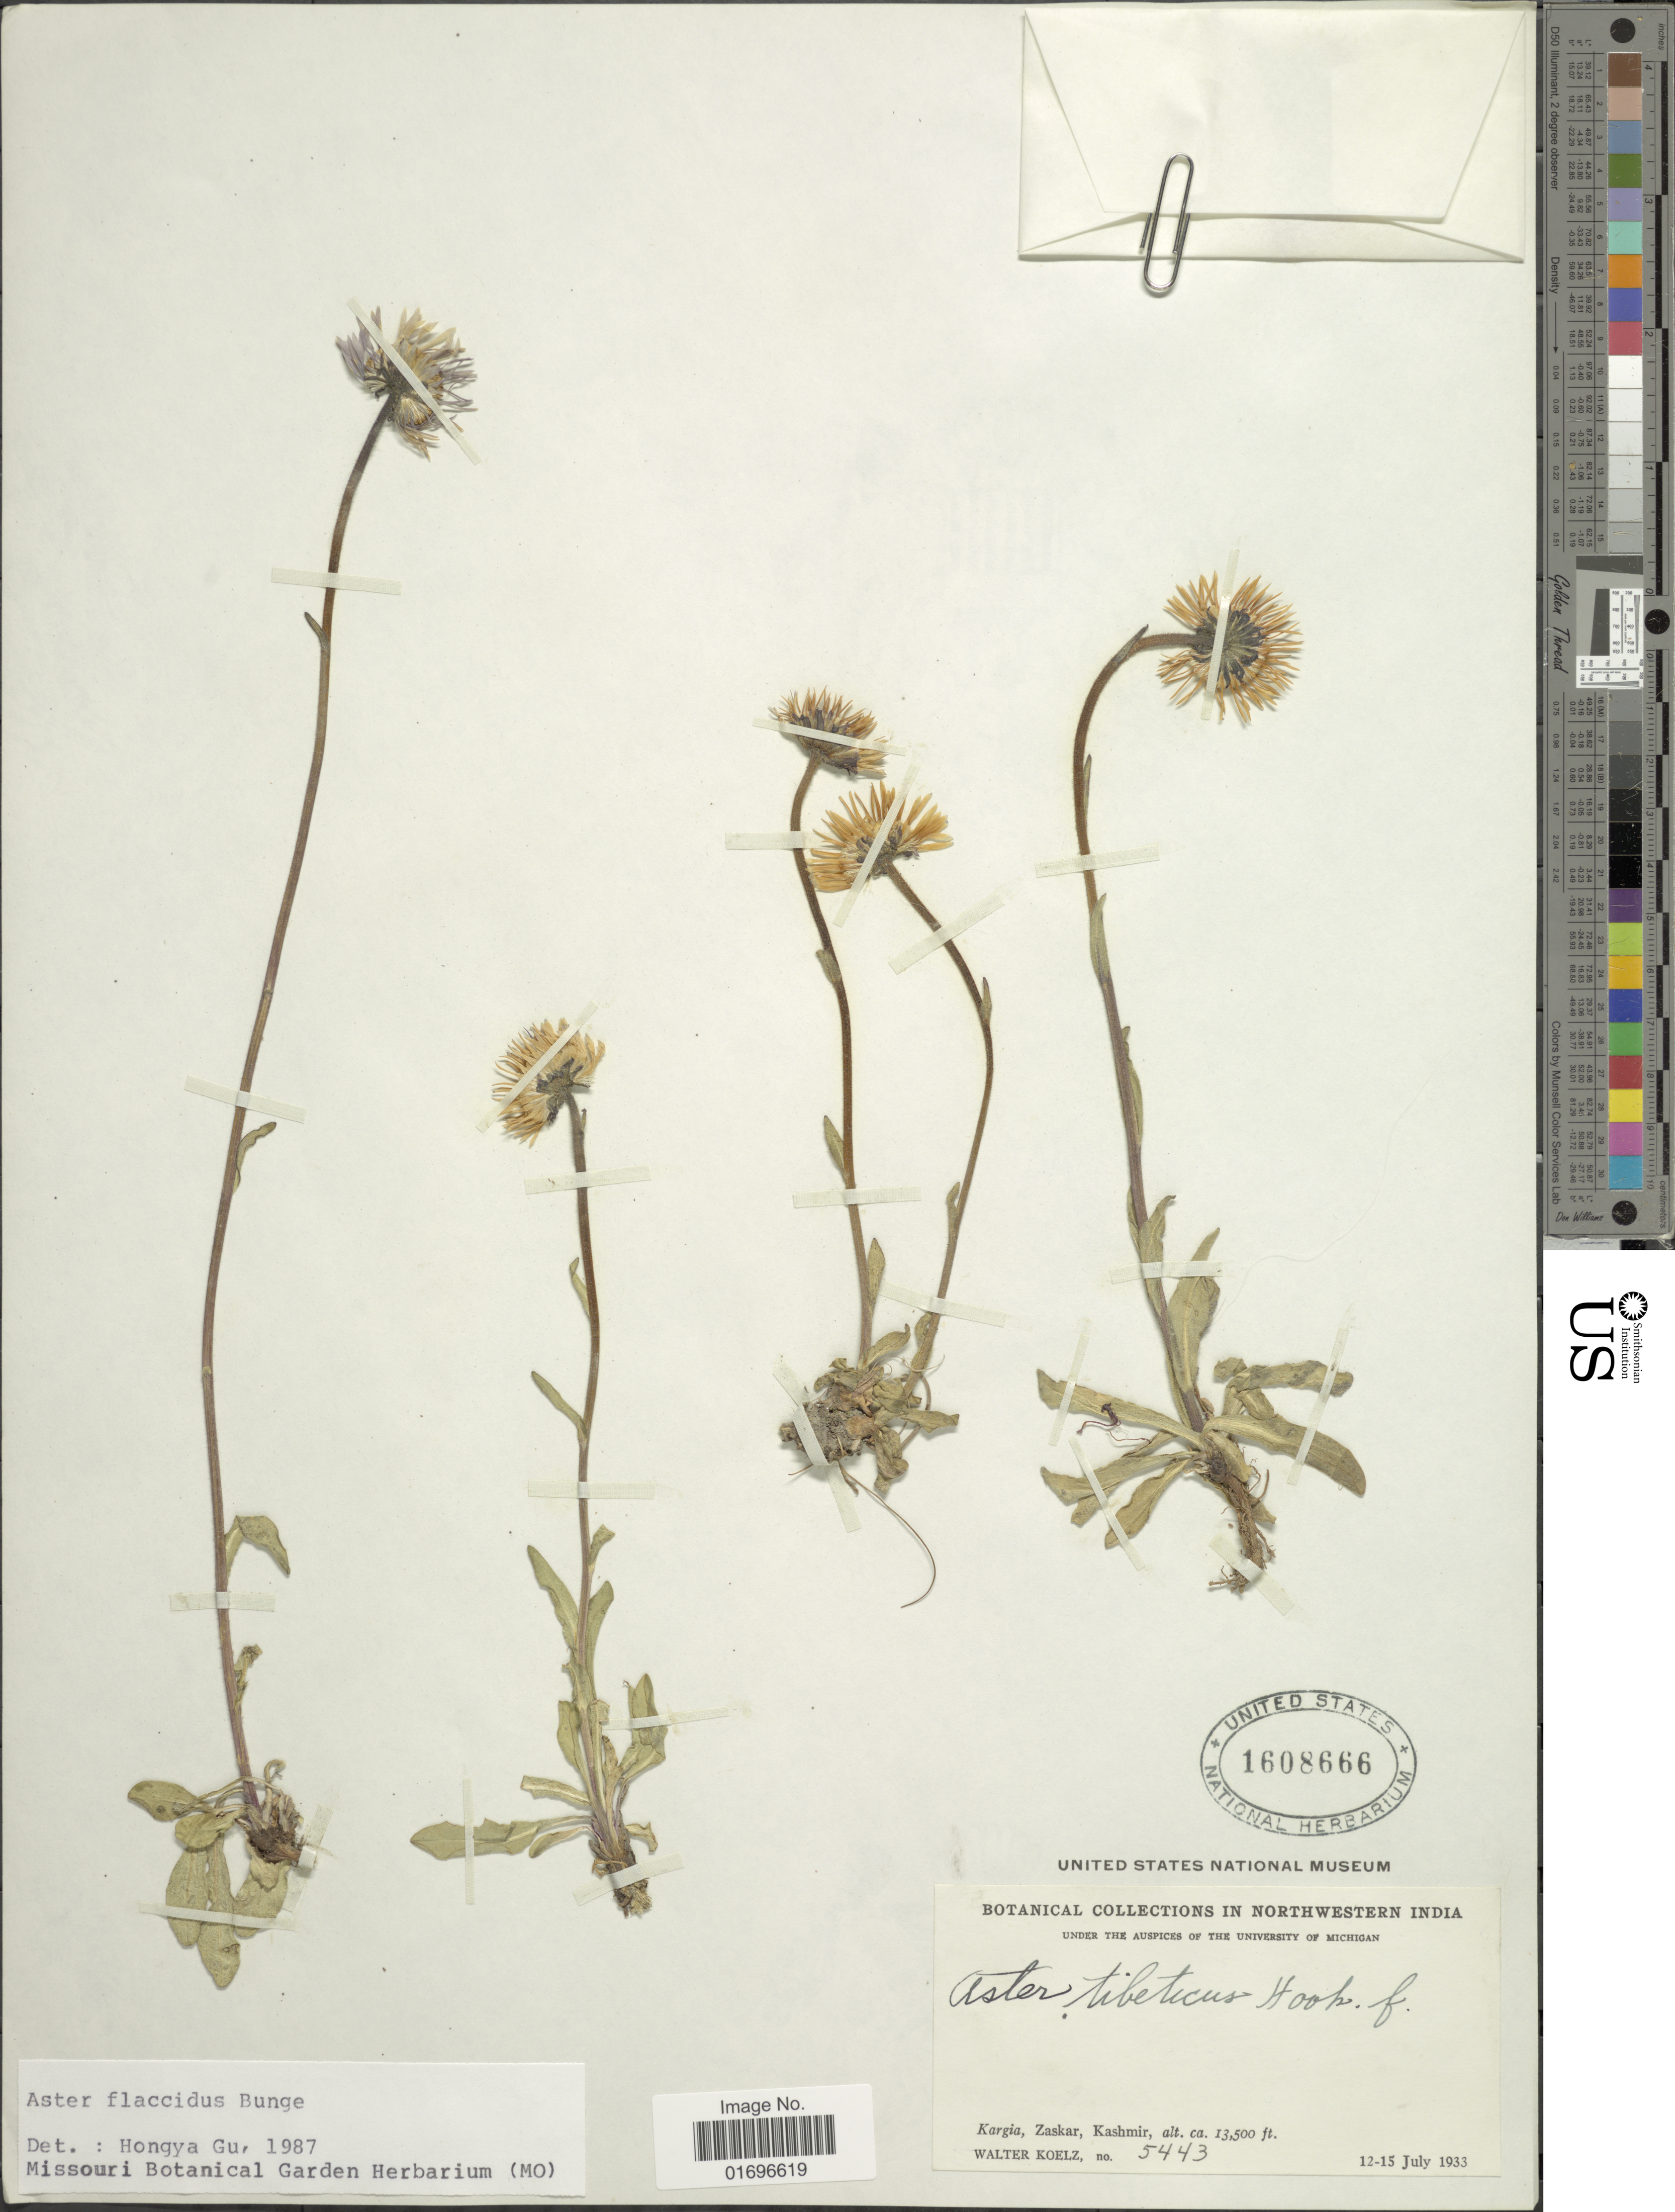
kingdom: Plantae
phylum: Tracheophyta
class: Magnoliopsida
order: Asterales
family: Asteraceae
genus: Aster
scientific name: Aster flaccidus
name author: Bunge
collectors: W. N. Koelz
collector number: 5443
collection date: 1933-07-12/1933-07-15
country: India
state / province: Jammu and Kashmir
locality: Northwestern India. Kargia, Zaskar, Kashmir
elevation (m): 4115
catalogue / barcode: US 1608666